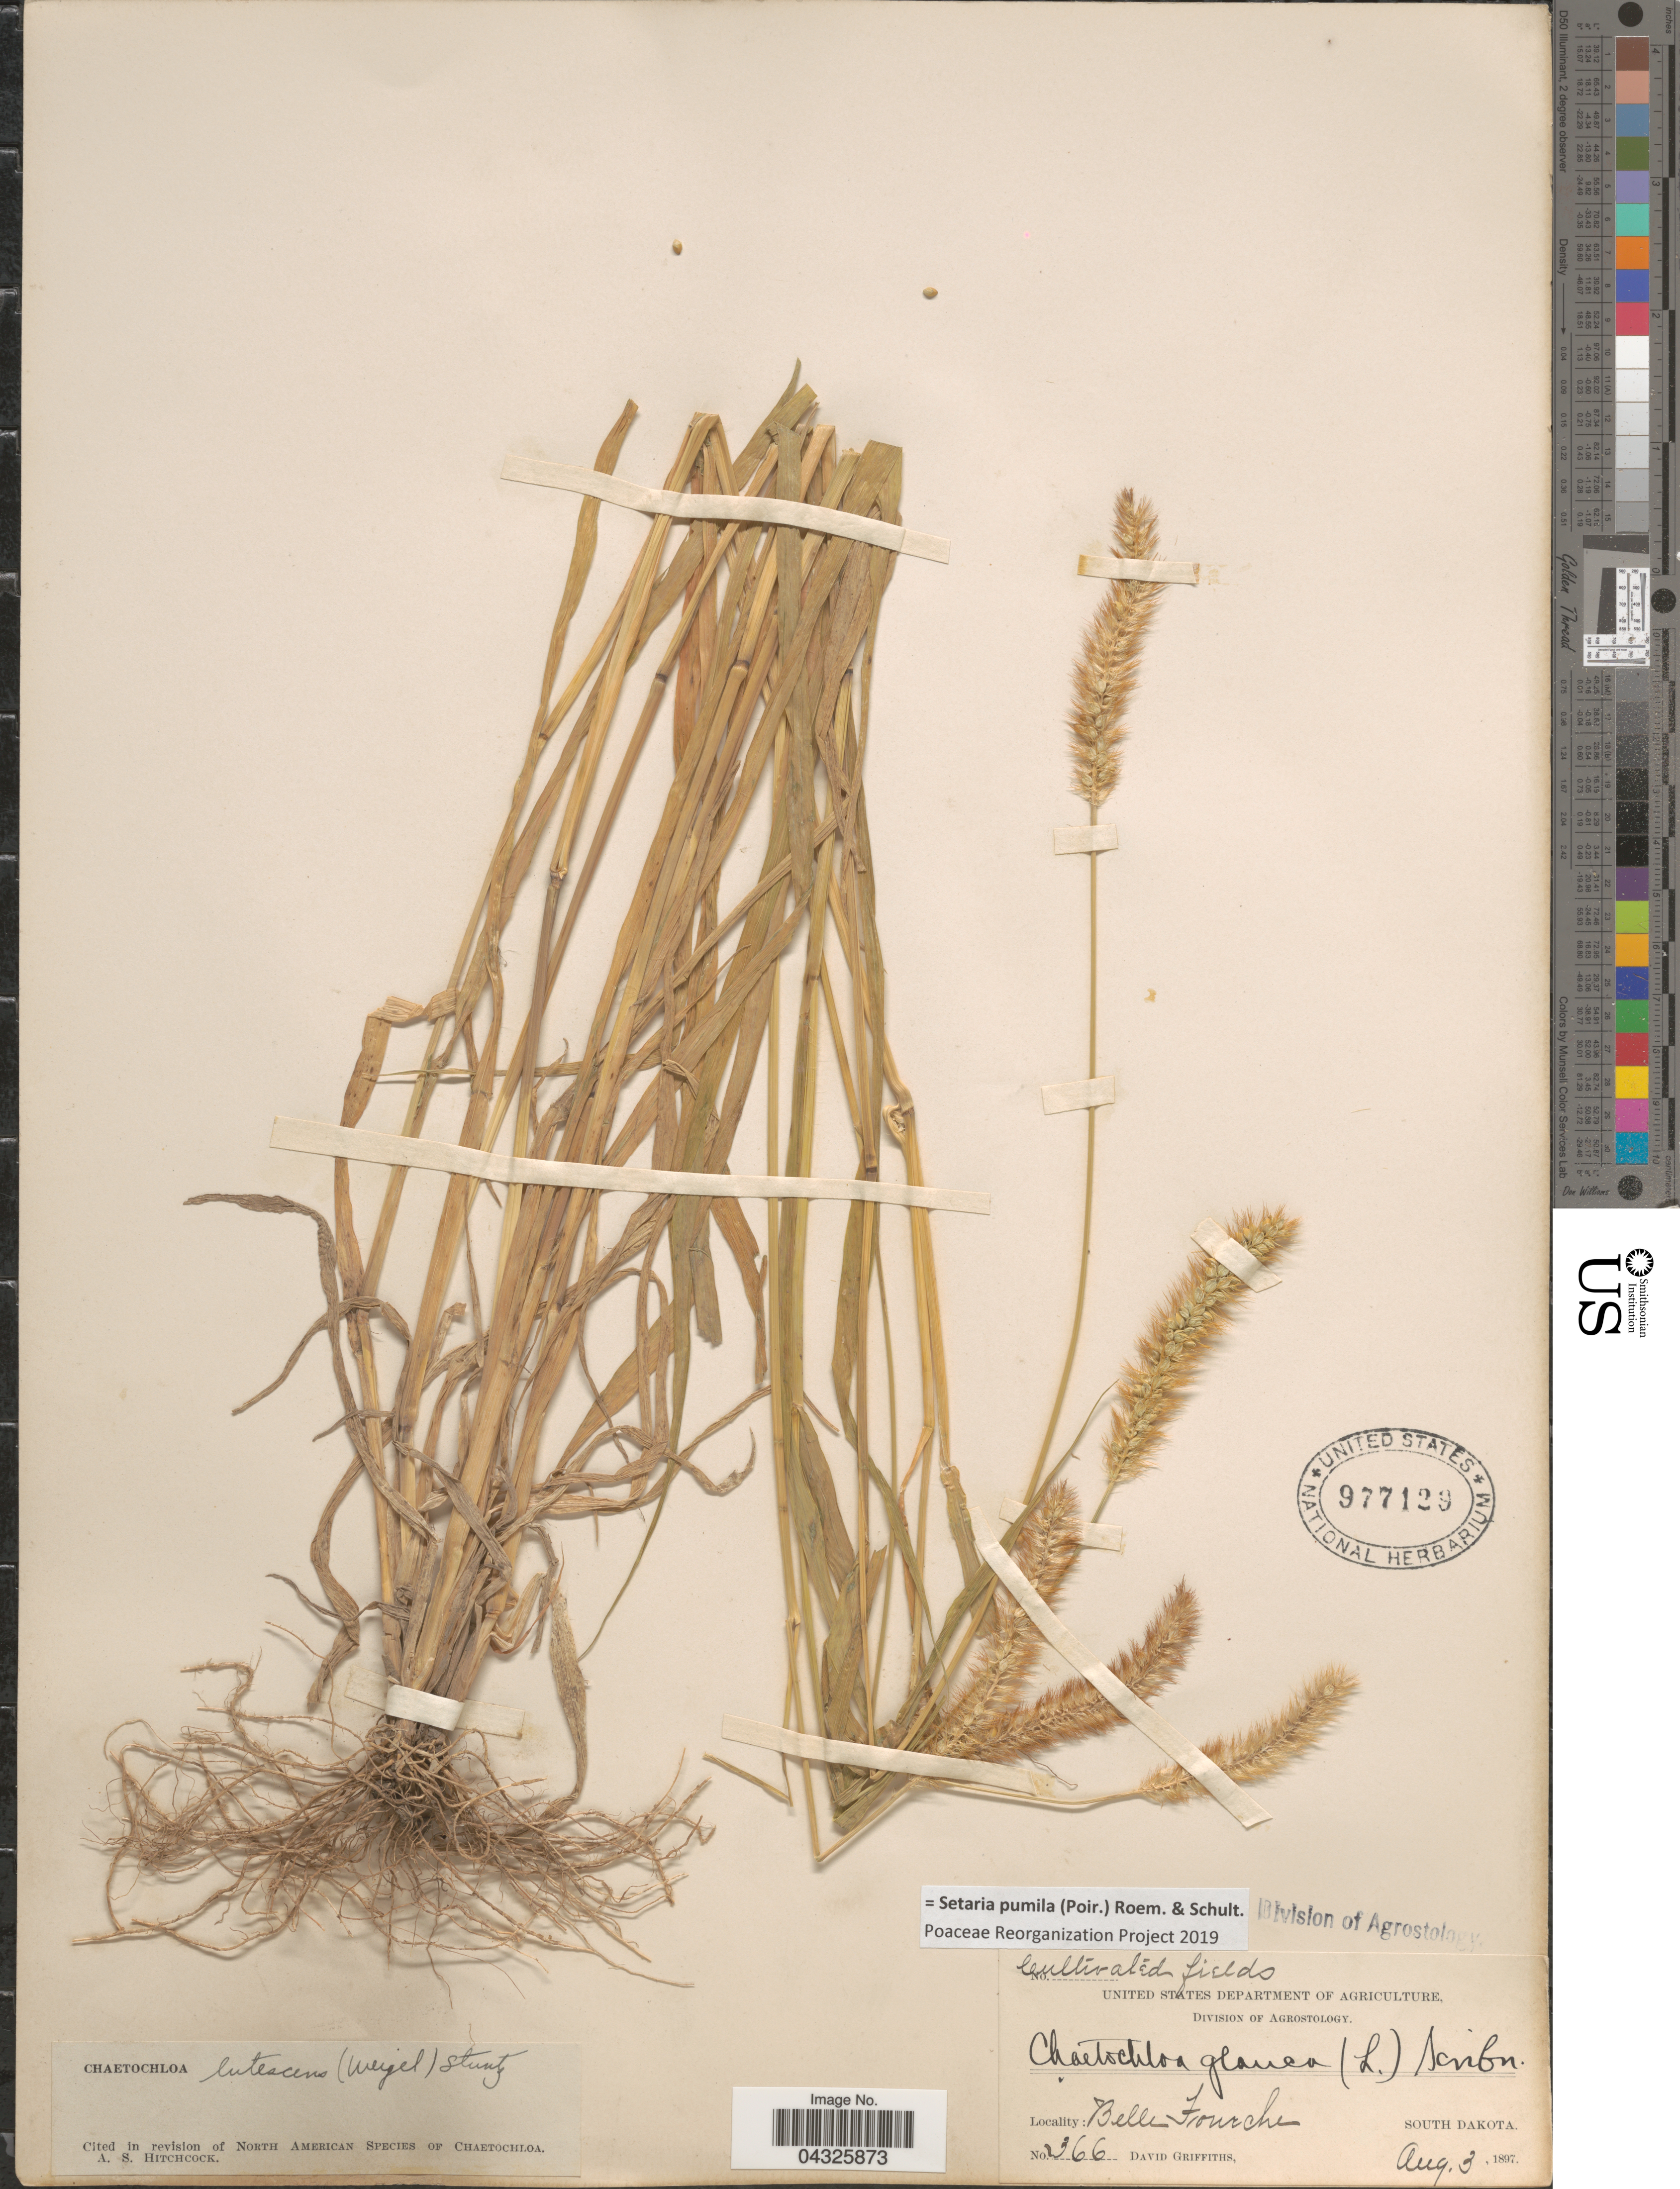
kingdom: Plantae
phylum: Tracheophyta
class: Liliopsida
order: Poales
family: Poaceae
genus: Setaria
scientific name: Setaria pumila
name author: (Poir.) Roem. & Schult.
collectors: D. Griffiths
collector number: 366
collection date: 1897-08-03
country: United States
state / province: South Dakota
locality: Belle Fourche.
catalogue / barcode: US 977129